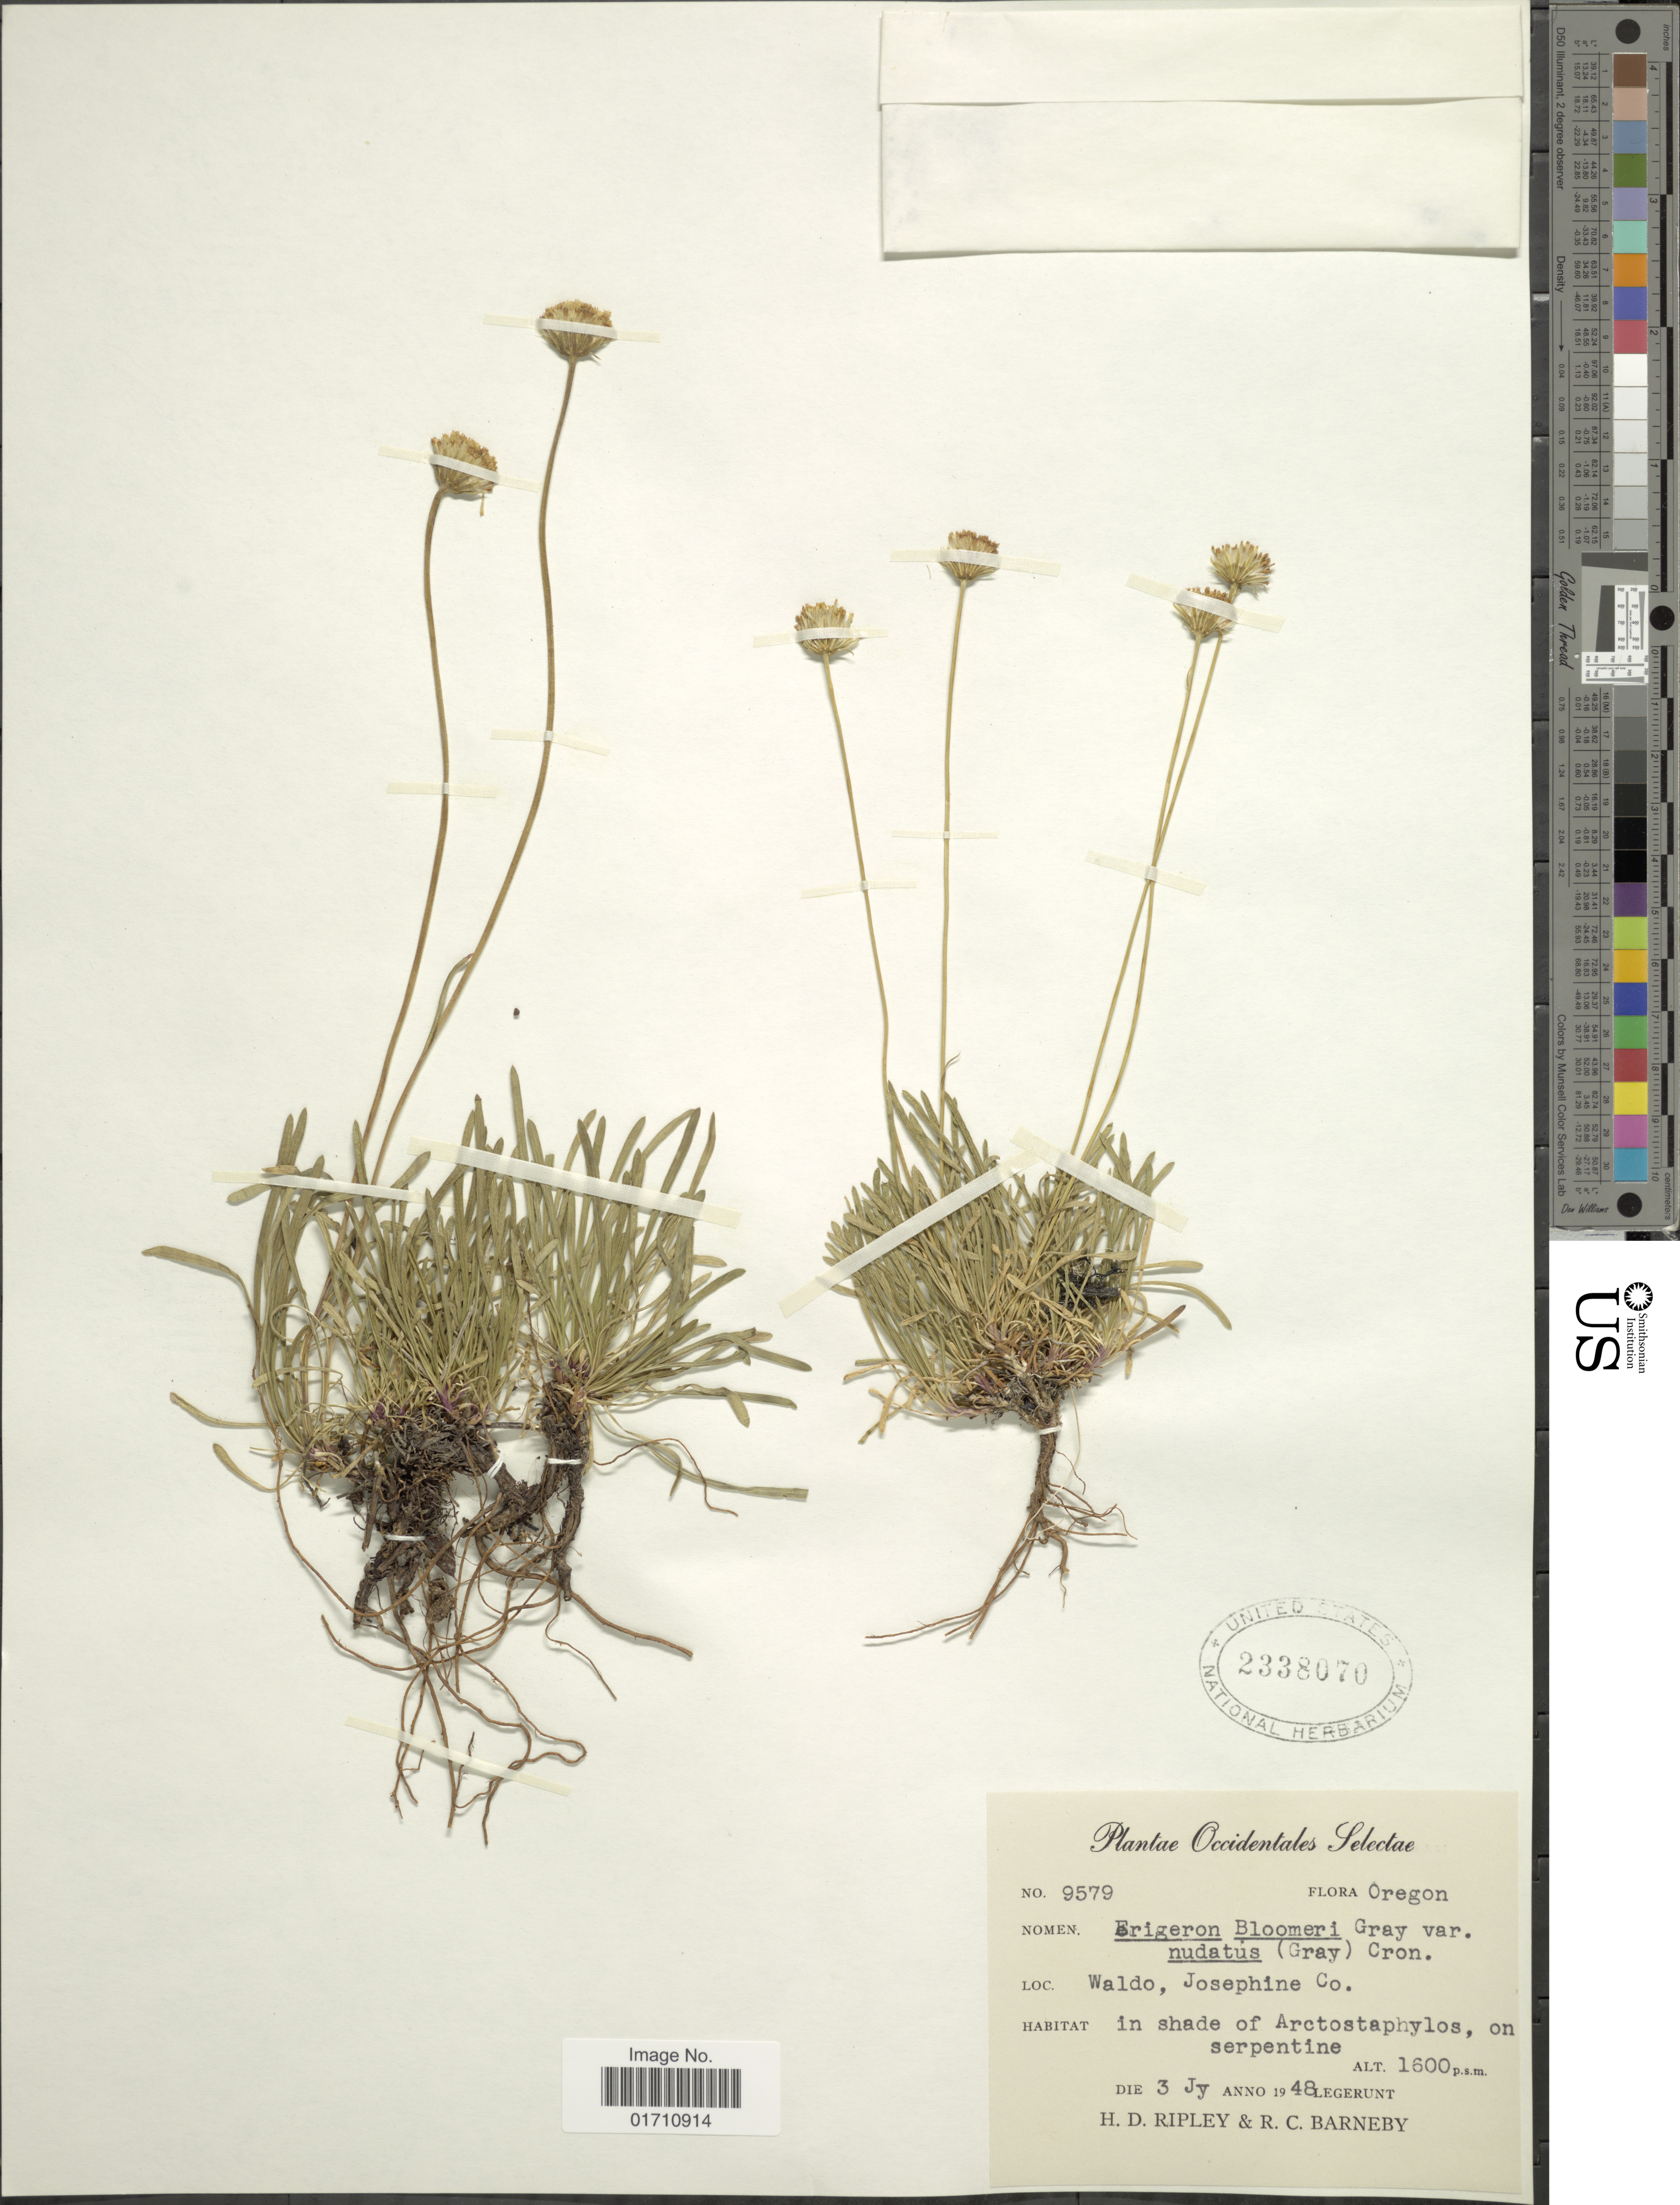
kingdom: Plantae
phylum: Tracheophyta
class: Magnoliopsida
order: Asterales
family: Asteraceae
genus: Erigeron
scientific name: Erigeron bloomeri var. nudatus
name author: (A. Gray) Cronq.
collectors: H. Ripley & R. C. Barneby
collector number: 9579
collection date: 1948-07-03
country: United States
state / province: Oregon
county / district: Josephine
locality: Occidentales Selectae, Waldo, Josephine Co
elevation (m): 1600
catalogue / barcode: US 2338070